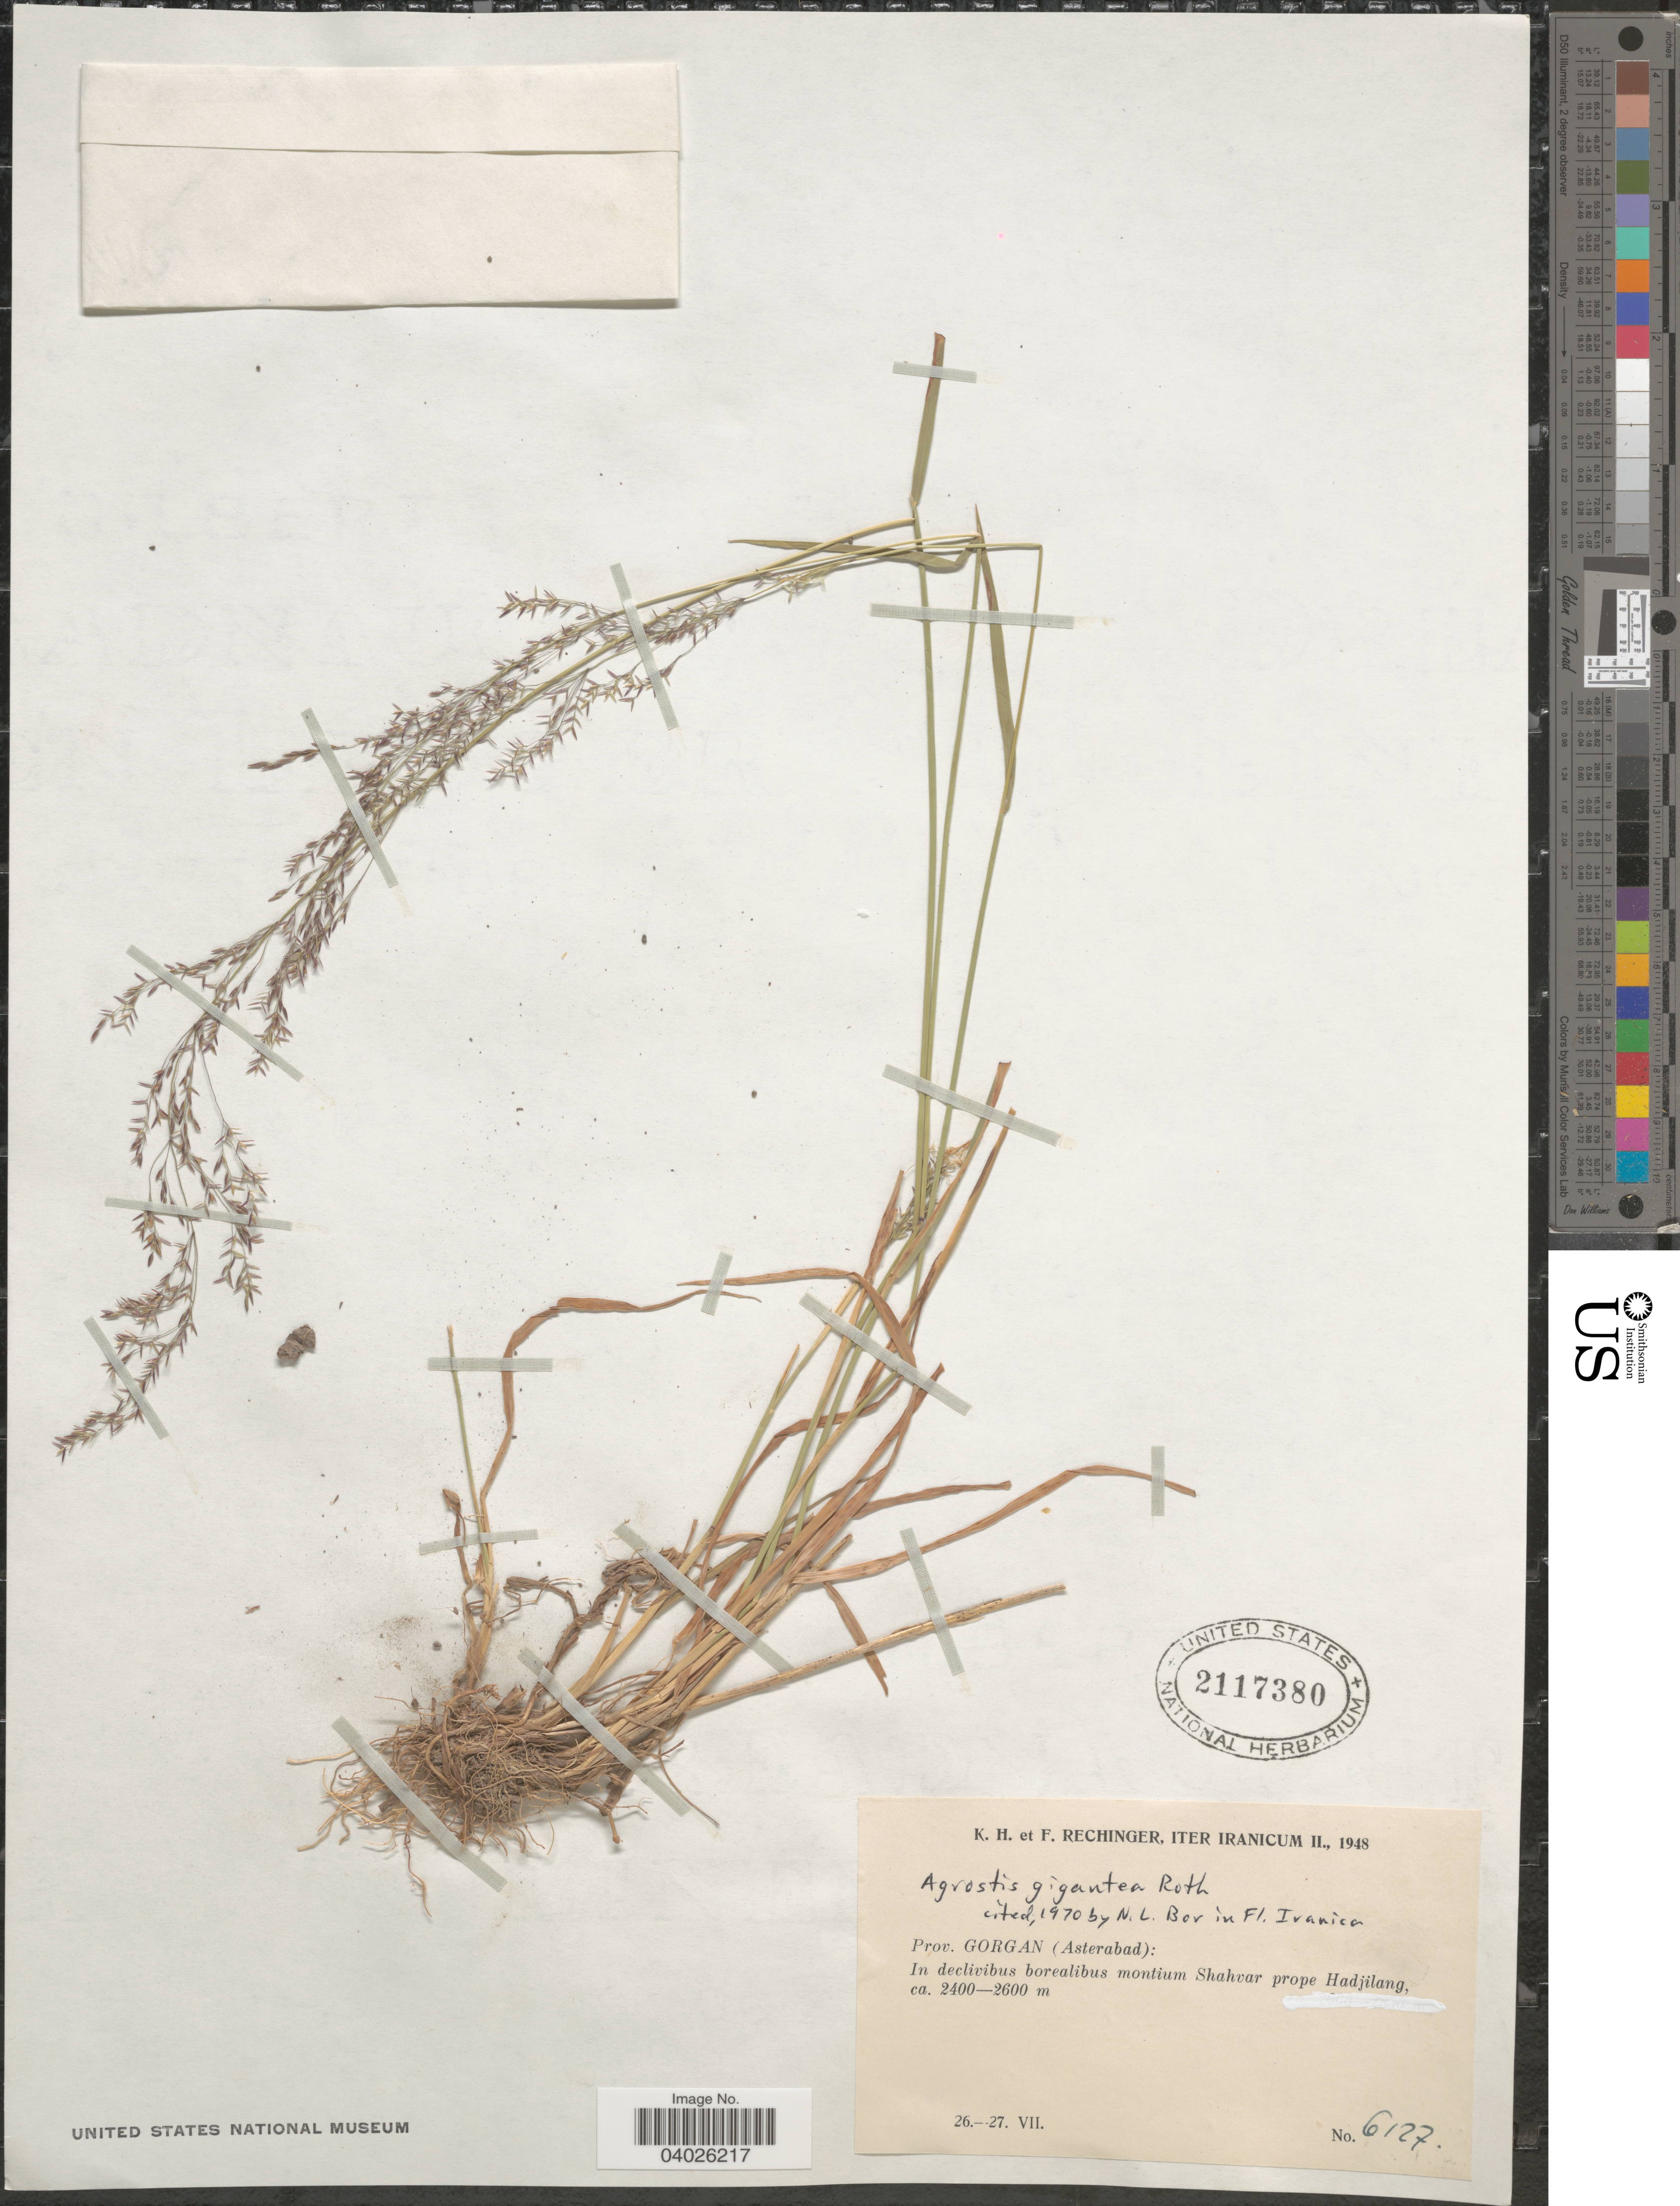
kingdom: Plantae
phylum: Tracheophyta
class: Liliopsida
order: Poales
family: Poaceae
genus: Agrostis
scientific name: Agrostis gigantea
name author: Roth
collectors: K. H. Rechinger & F. Rechinger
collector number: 6127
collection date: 1948-07-26/1948-07-27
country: Iran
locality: Iter Iranicum II. Prov. Gorgan (Asterabad): In declivibus borealibus montium Shahvar prope Hadjilang.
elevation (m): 2400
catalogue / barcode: US 2117380